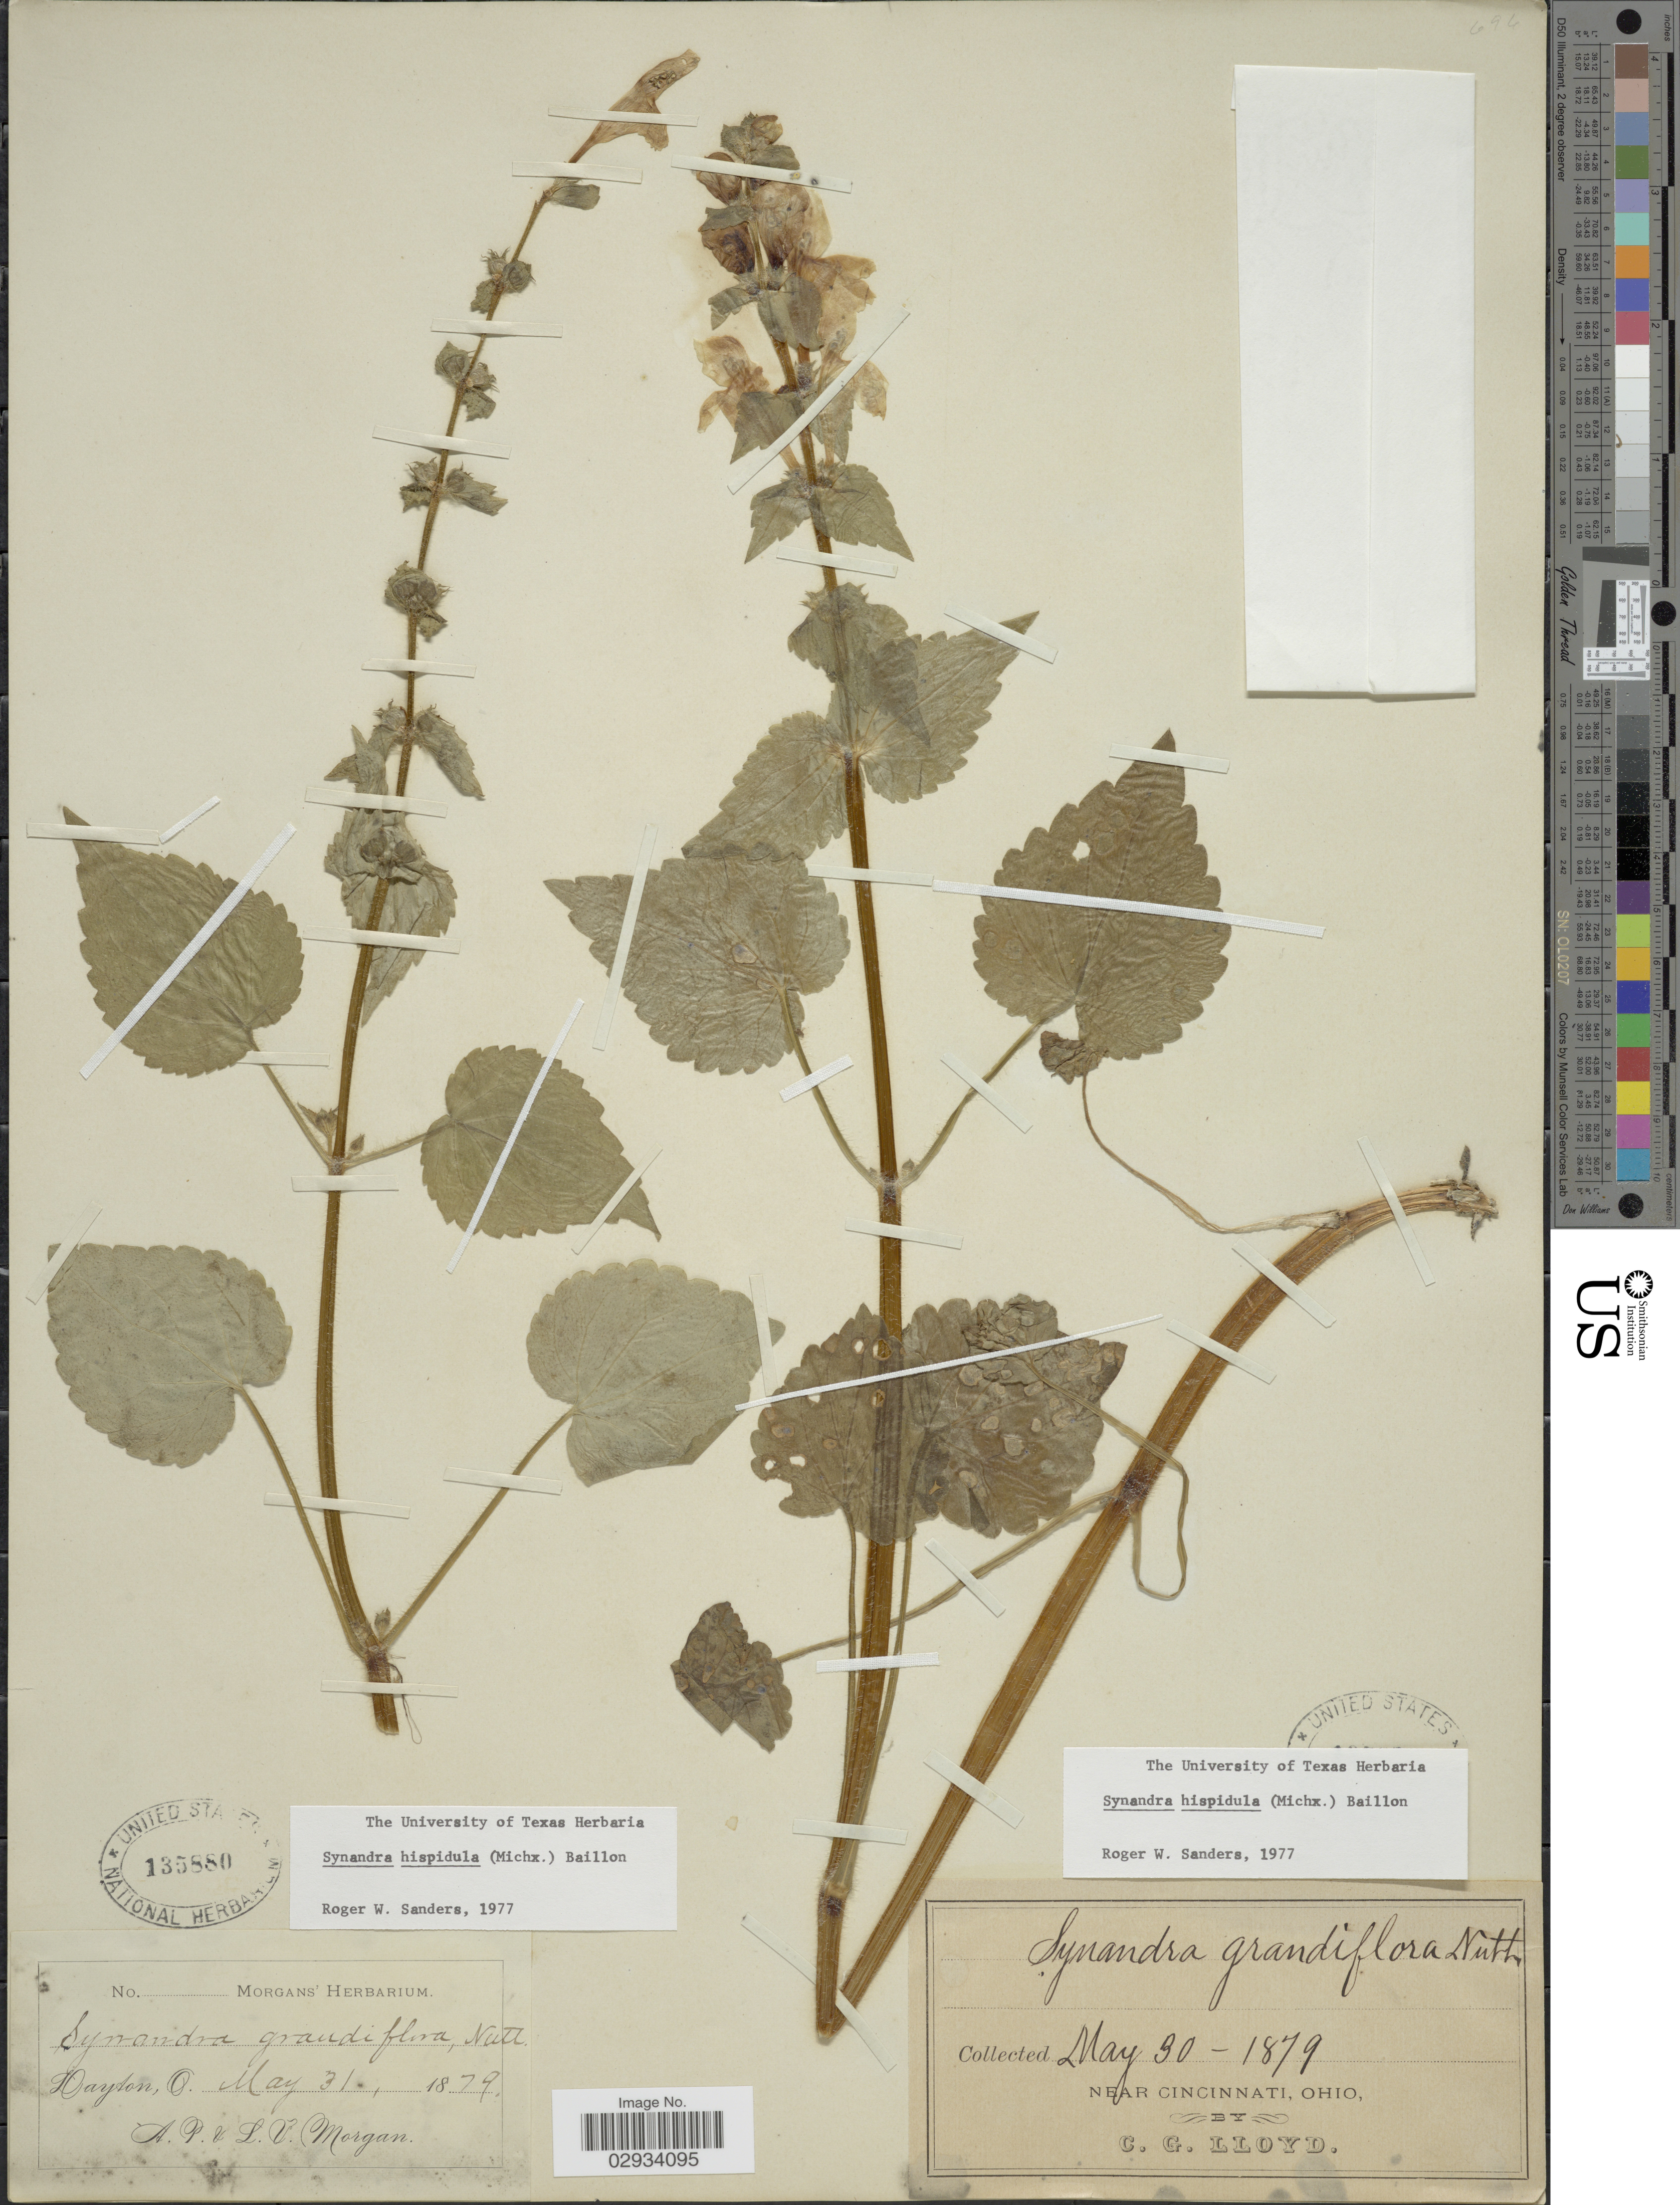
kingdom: Plantae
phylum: Tracheophyta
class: Magnoliopsida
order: Lamiales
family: Lamiaceae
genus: Synandra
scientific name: Synandra hispidula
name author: (Michx.) Baill.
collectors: C. G. Lloyd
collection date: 1879-05-30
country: United States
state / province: Ohio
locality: Near Cincinnati.